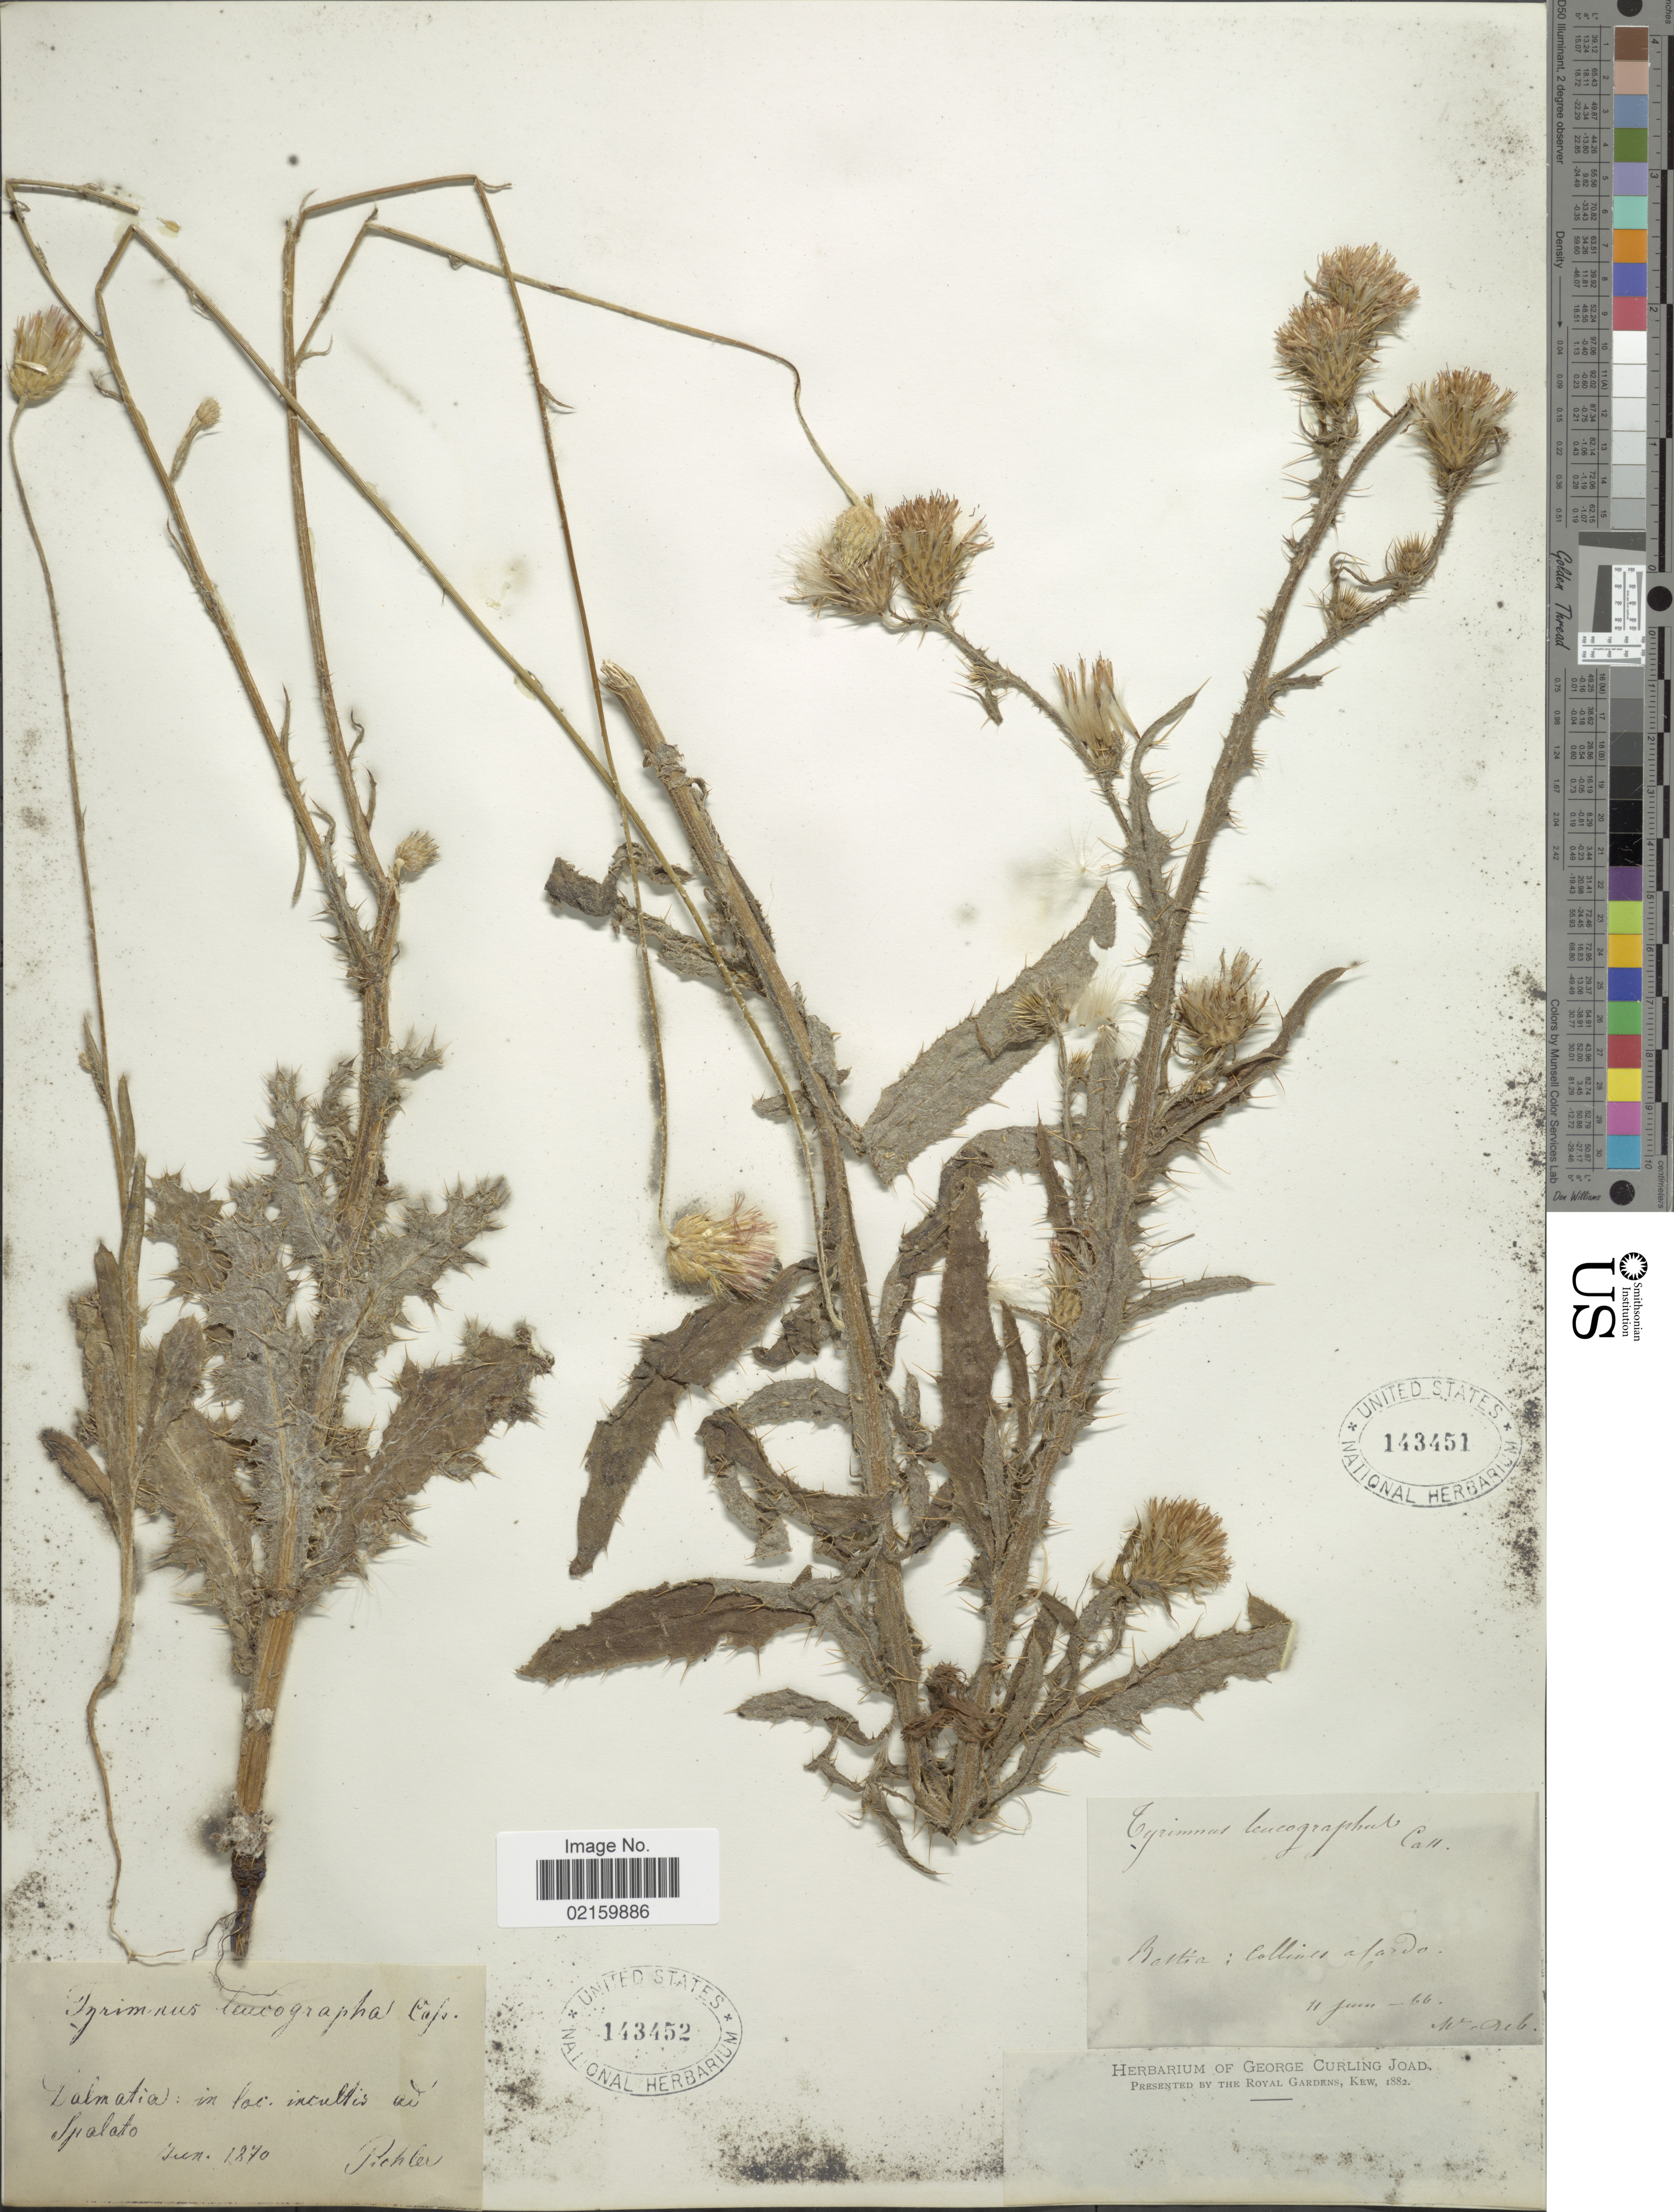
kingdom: Plantae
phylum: Tracheophyta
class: Magnoliopsida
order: Asterales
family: Asteraceae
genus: Tyrimnus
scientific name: Tyrimnus leucographus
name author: Cass.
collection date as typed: Transcribed d/m/y: 11/6/66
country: France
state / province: Corsica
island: Corse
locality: Bastia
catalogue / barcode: US 143451